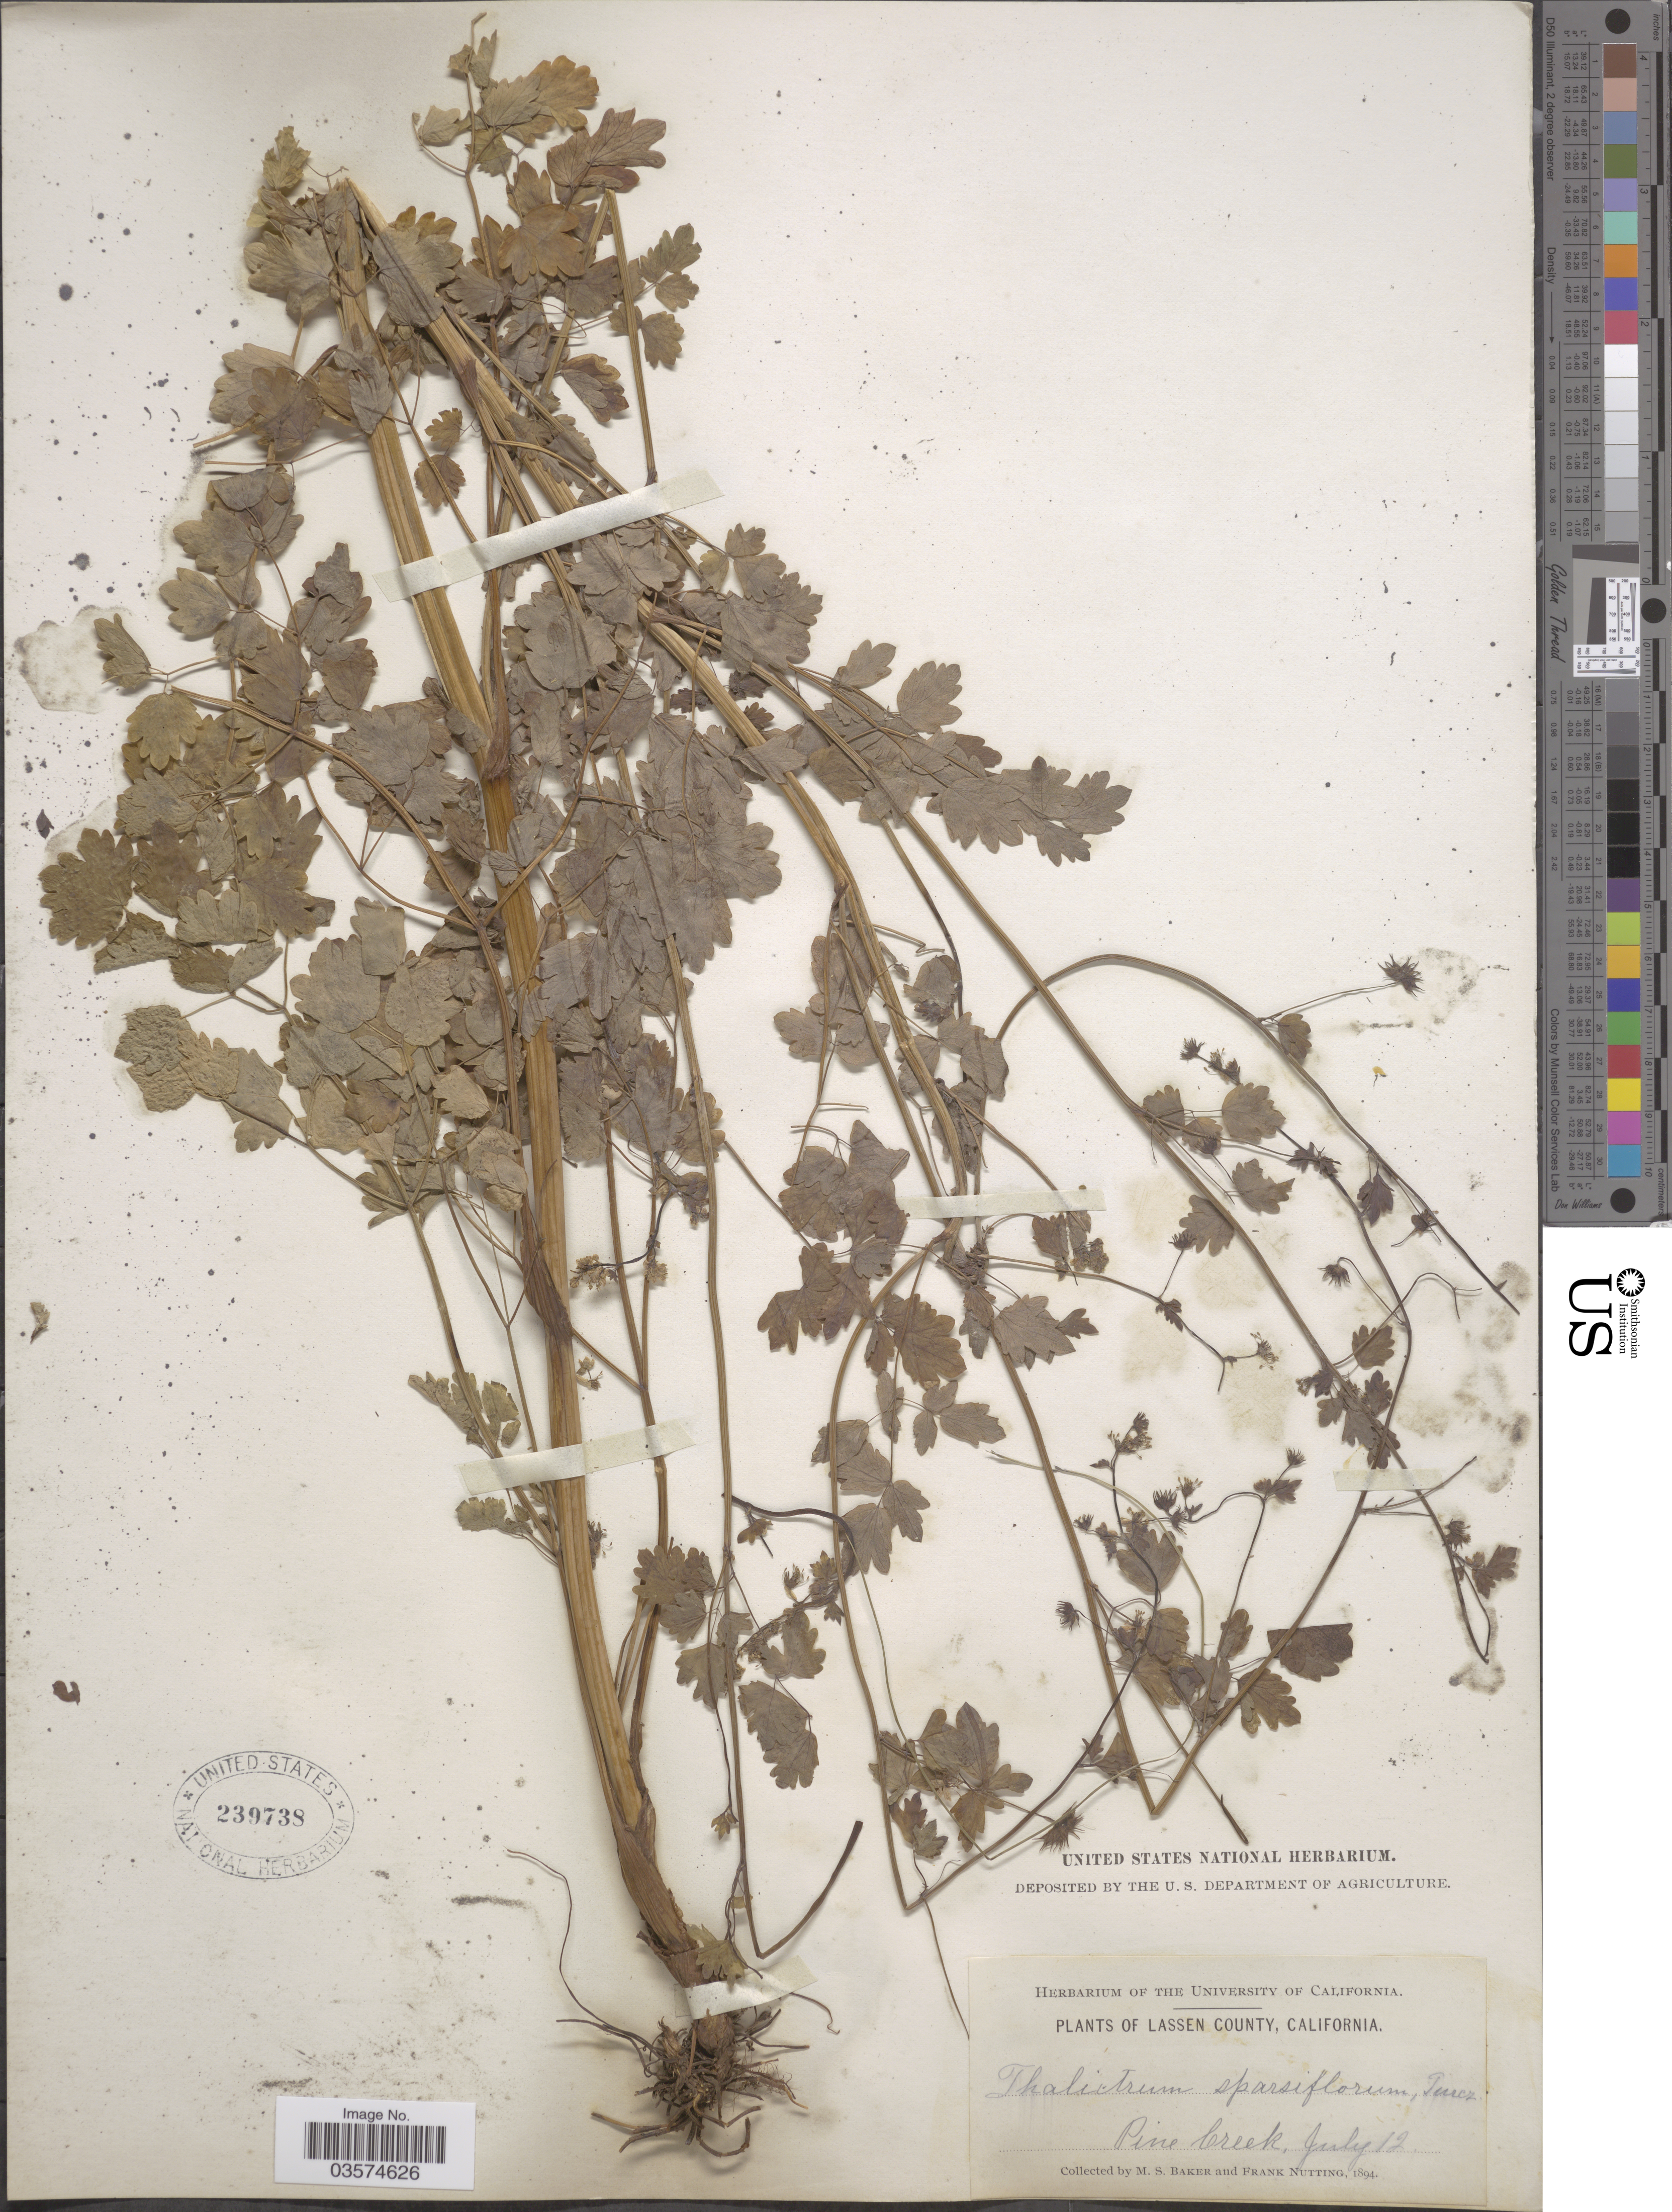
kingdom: Plantae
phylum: Tracheophyta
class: Magnoliopsida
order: Ranunculales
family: Ranunculaceae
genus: Thalictrum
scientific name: Thalictrum sparsiflorum var. nevadense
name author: B. Boivin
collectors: M. S. Baker & F. Nutting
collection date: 1894-07-12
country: United States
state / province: California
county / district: Lassen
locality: Lassen County. Pine Creek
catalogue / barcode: US 239738